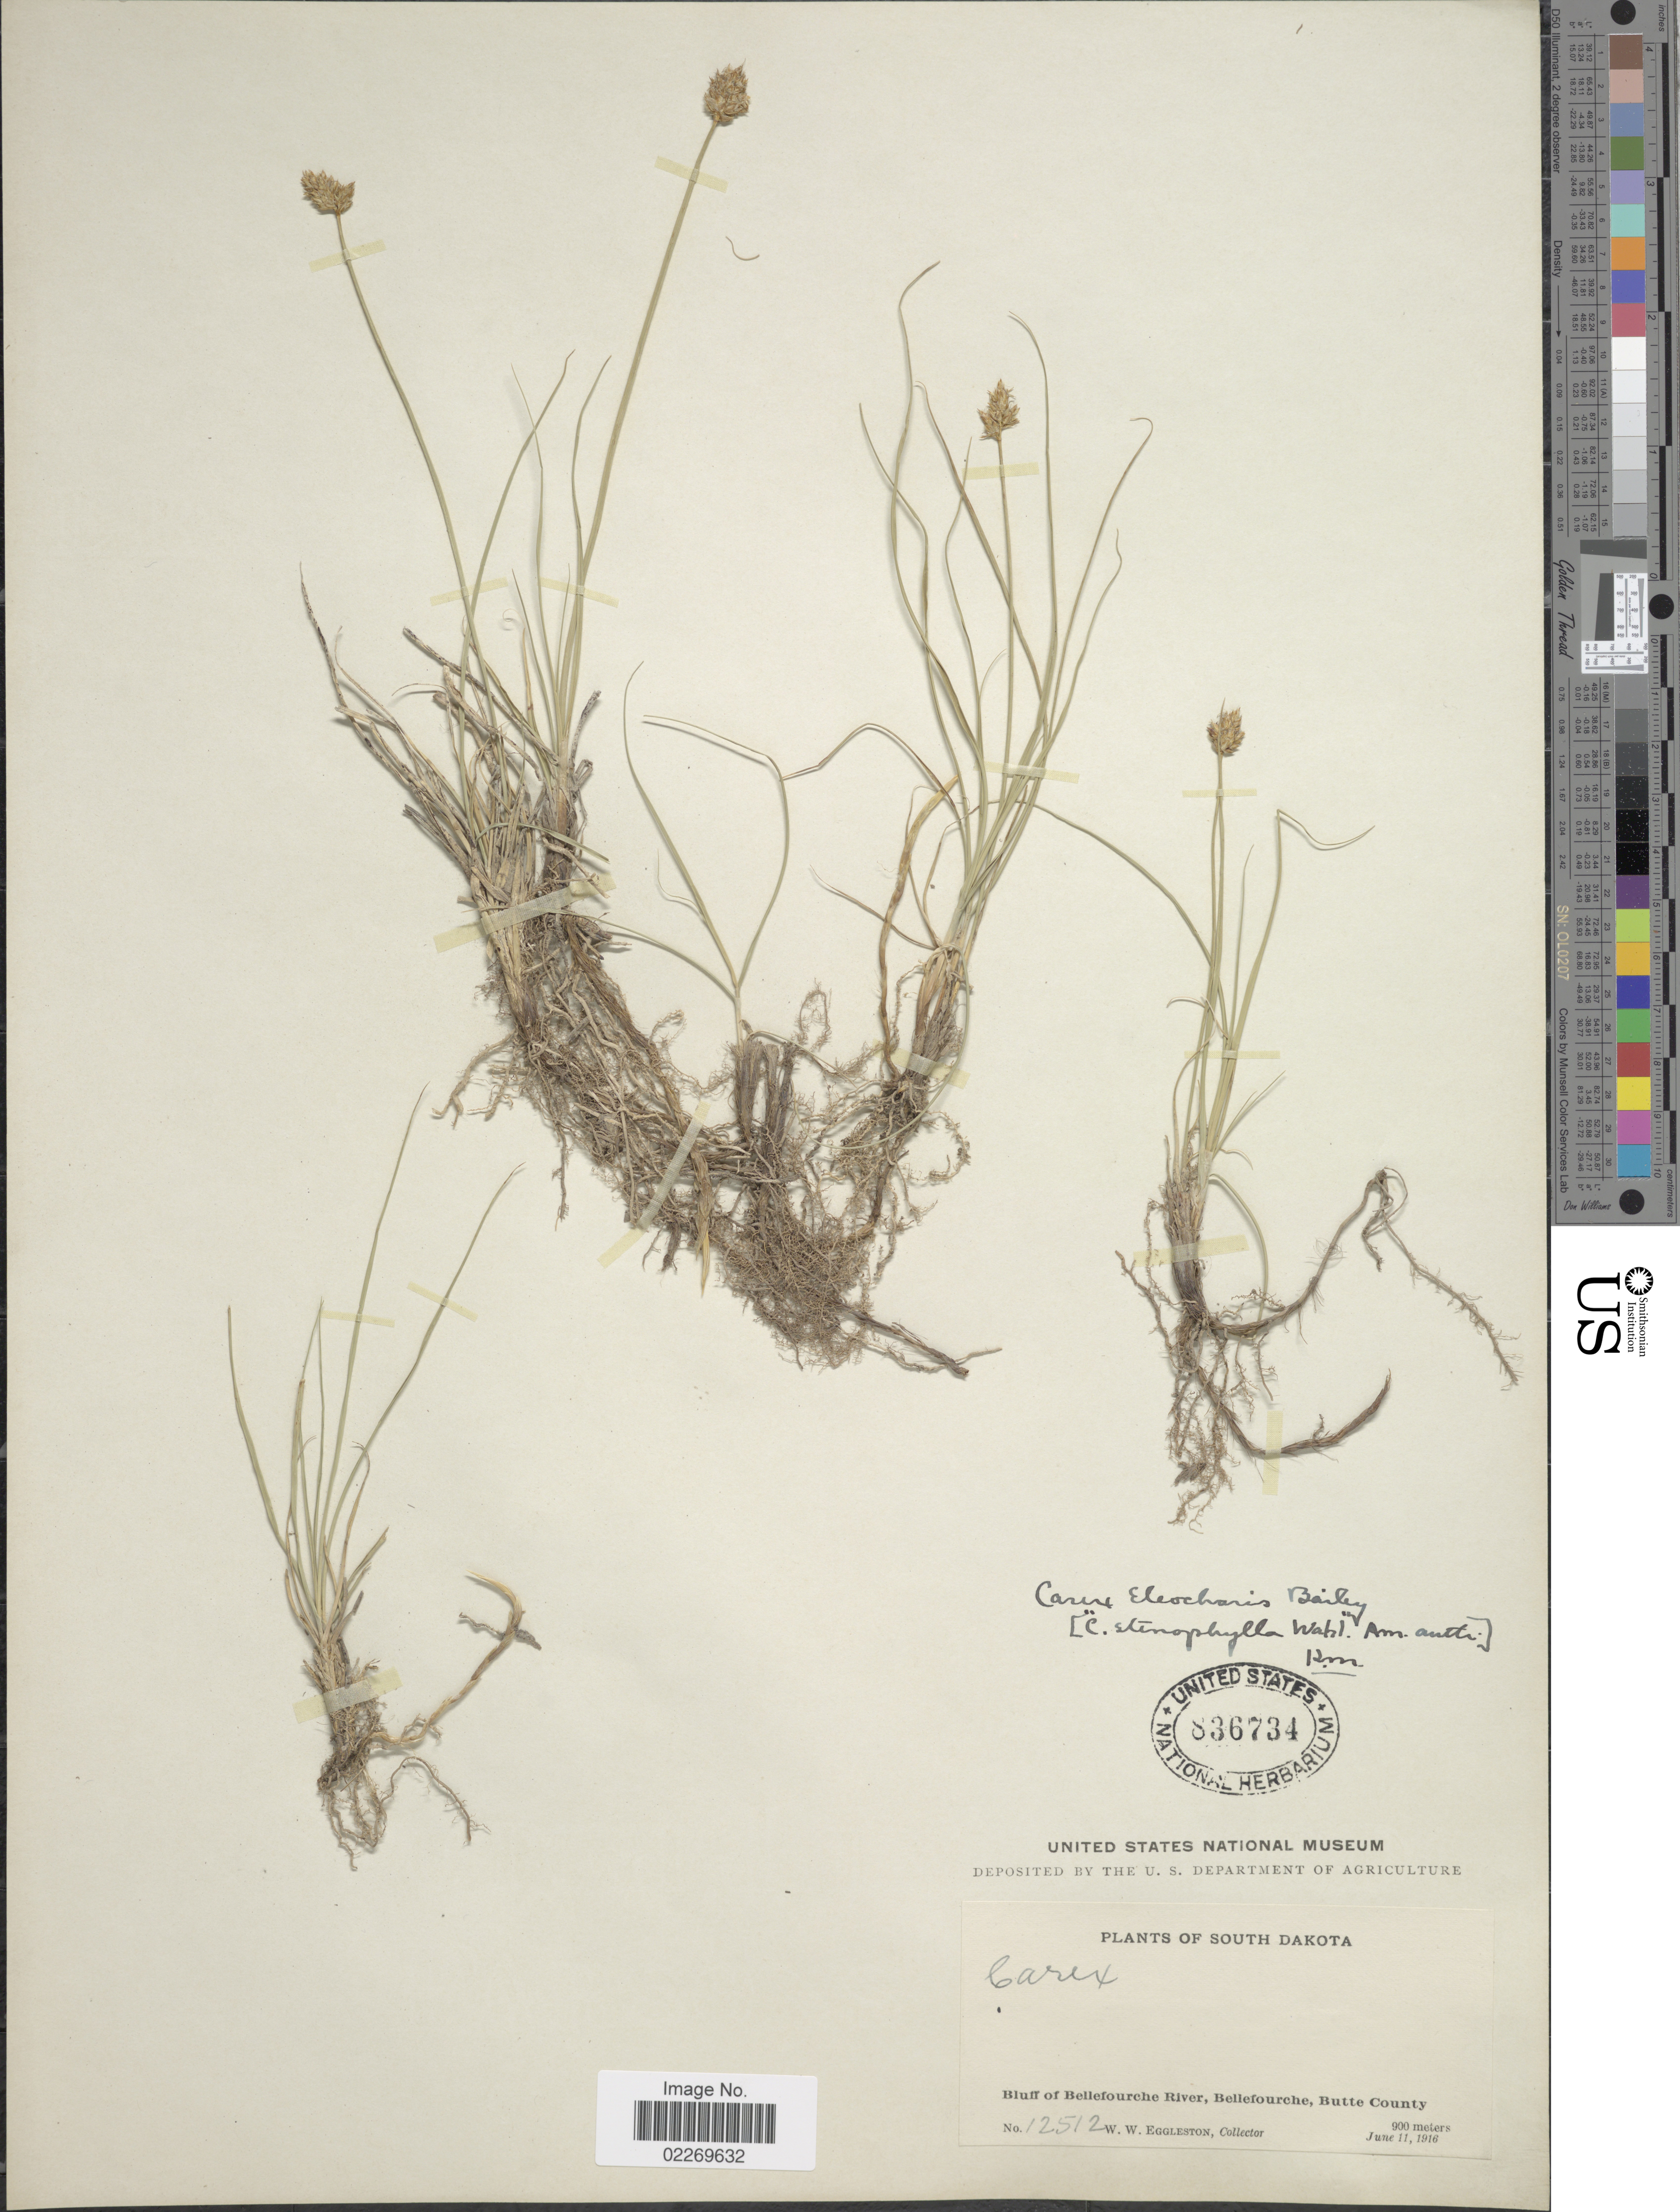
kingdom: Plantae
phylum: Tracheophyta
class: Liliopsida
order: Poales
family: Cyperaceae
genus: Carex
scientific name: Carex eleocharis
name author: L.H. Bailey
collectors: W. W. Eggleston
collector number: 12512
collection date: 1916-06-11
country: United States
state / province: South Dakota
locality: Bluff of Bellefourche River, Bellefourche, Butte County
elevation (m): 900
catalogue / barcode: US 836734